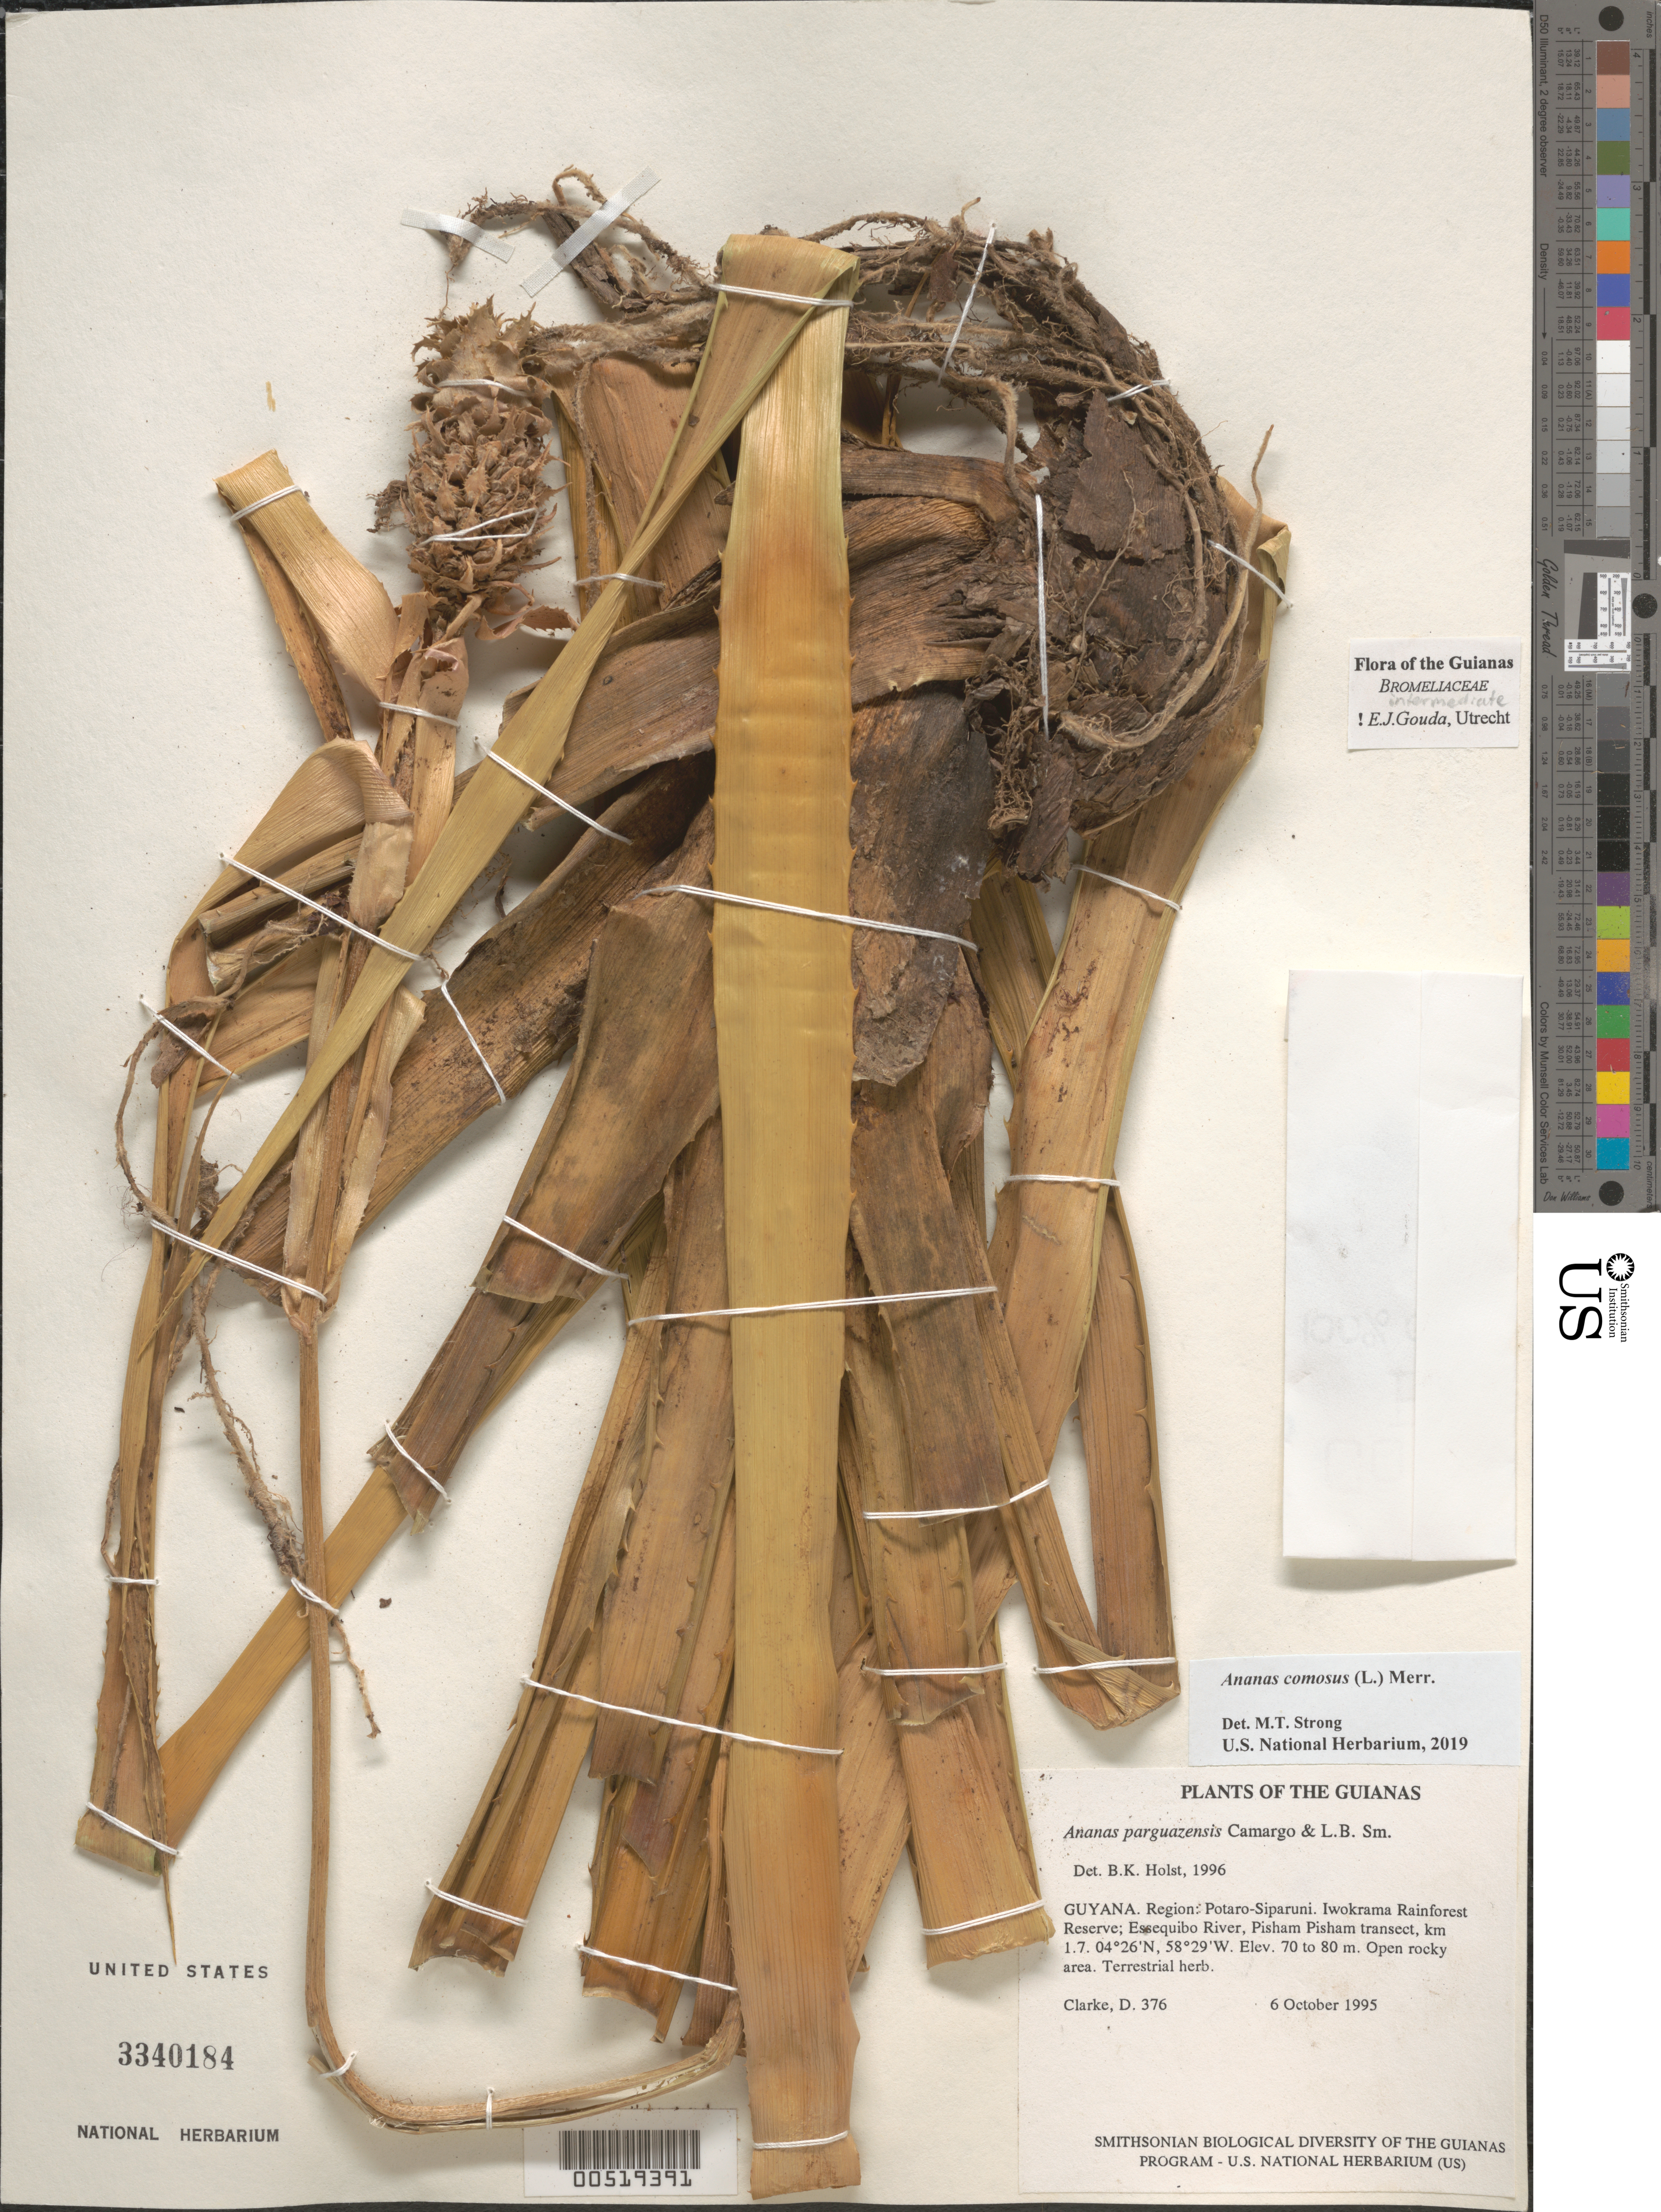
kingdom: Plantae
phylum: Tracheophyta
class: Liliopsida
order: Poales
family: Bromeliaceae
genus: Ananas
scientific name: Ananas comosus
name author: (L.) Merr.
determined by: Strong, Mark T., (BOT), Smithsonian Institution - National Museum of Natural History (UNITED STATES)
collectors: H. D. Clarke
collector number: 376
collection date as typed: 6 October 1995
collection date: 1995-10-06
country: Guyana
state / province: Potaro-Siparuni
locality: Iwokrama Rainforest Reserve; Essequibo River, Pisham Pisham transect, km 1.7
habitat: Open rocky area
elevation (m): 70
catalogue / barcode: US 3340184